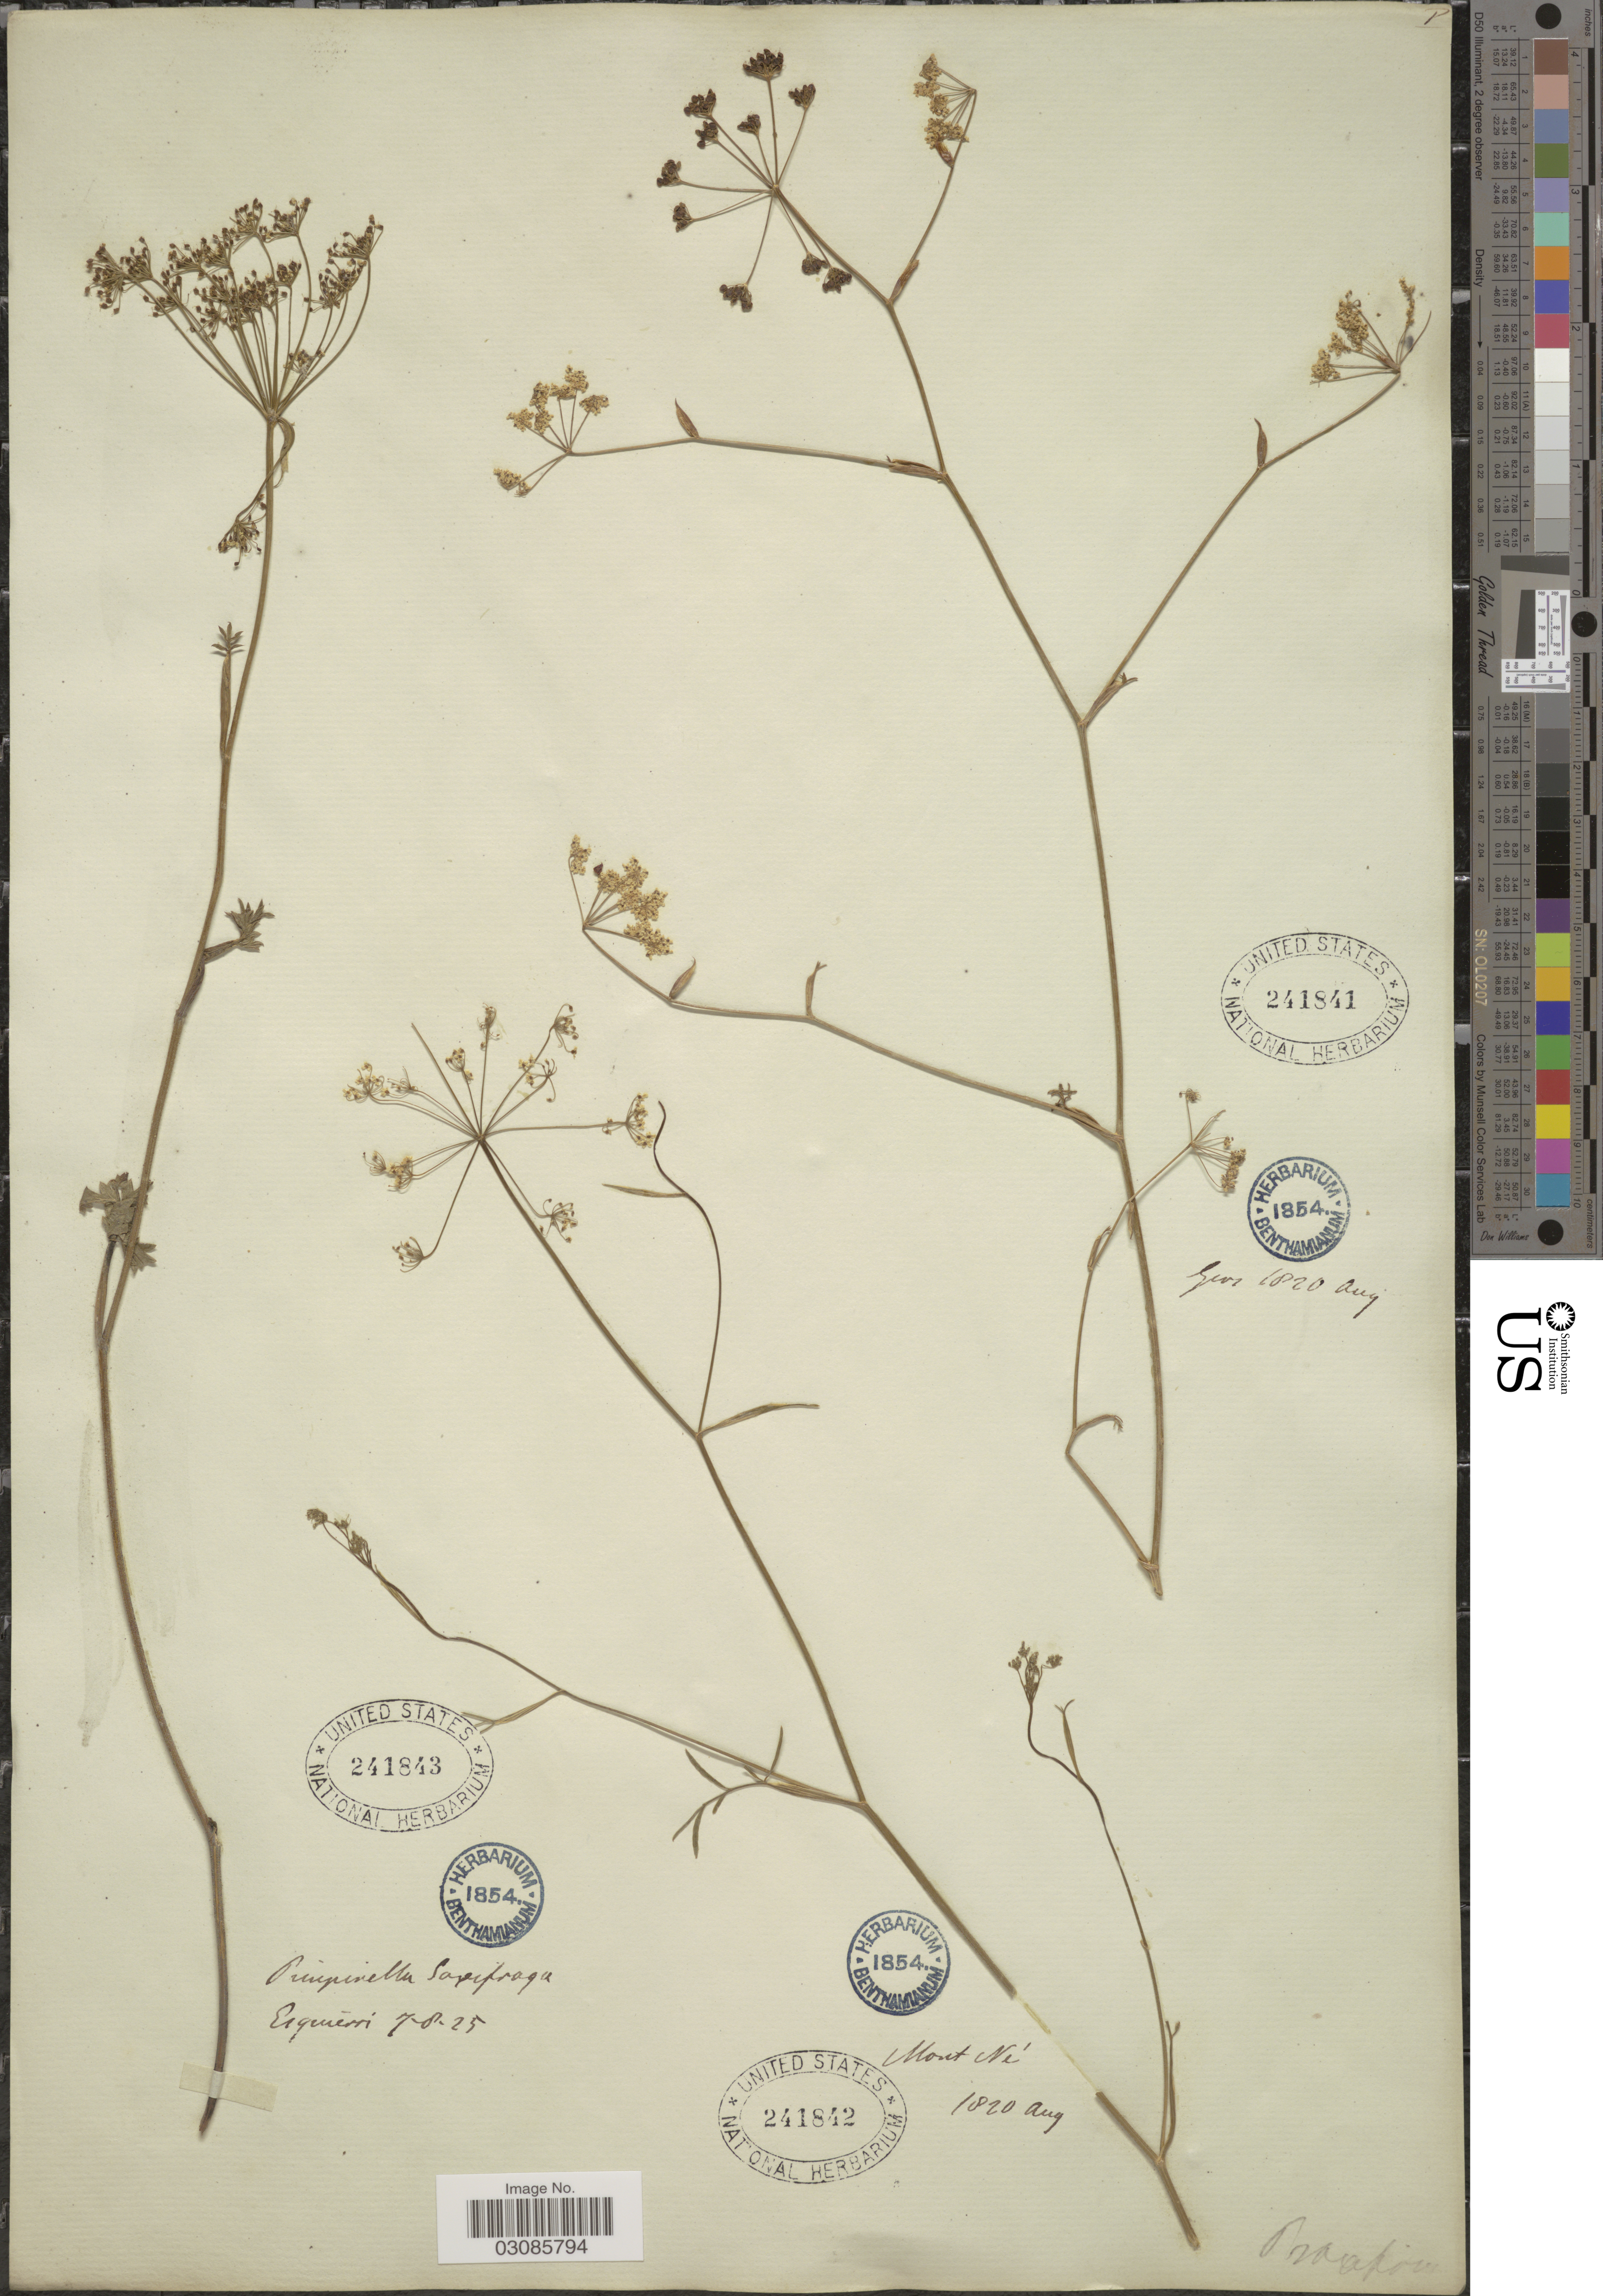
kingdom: Plantae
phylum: Tracheophyta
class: Magnoliopsida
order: Apiales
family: Apiaceae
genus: Pimpinella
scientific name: Pimpinella saxifraga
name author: L.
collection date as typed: Transcribed d/m/y: 7/8/25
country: France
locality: Esquiérri.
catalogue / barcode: US 241843-3